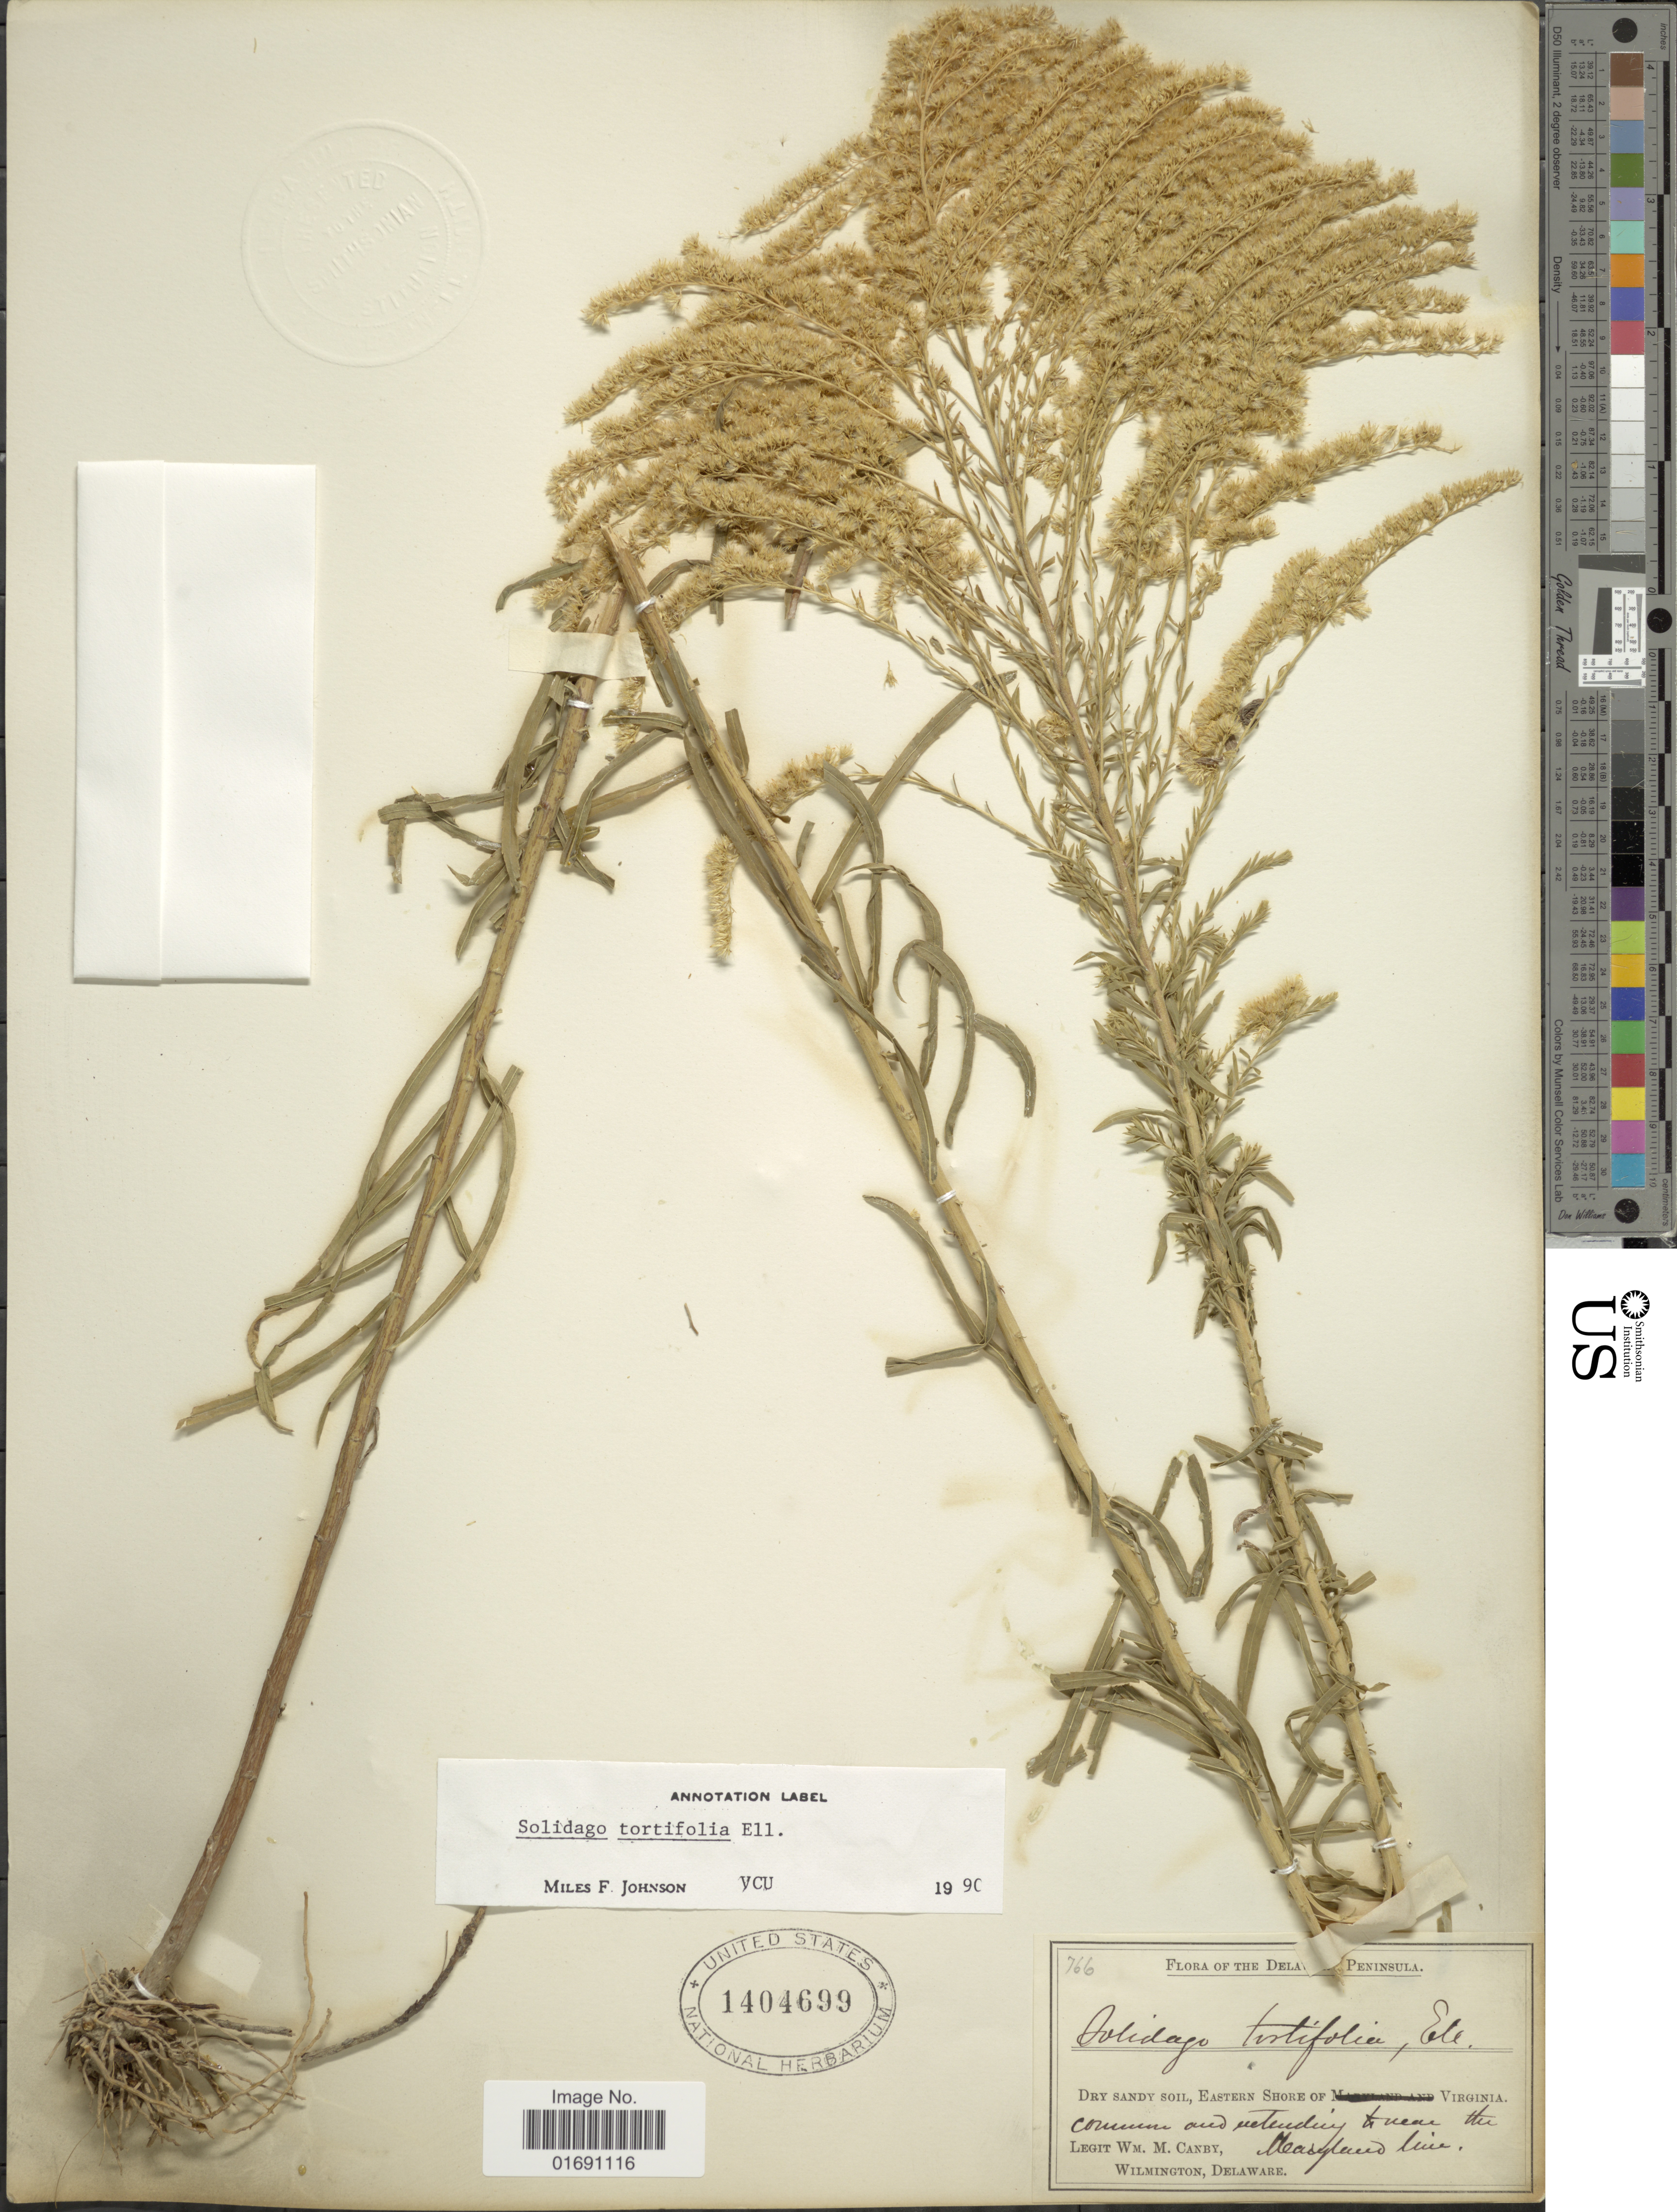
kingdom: Plantae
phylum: Tracheophyta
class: Magnoliopsida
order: Asterales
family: Asteraceae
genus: Solidago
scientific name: Solidago tortifolia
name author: Elliott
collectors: W. M. Canby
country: United States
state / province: Virginia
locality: Delaware Peninsula, Dry sandy soil, Eastern Shore of Virginia.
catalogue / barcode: US 1404699